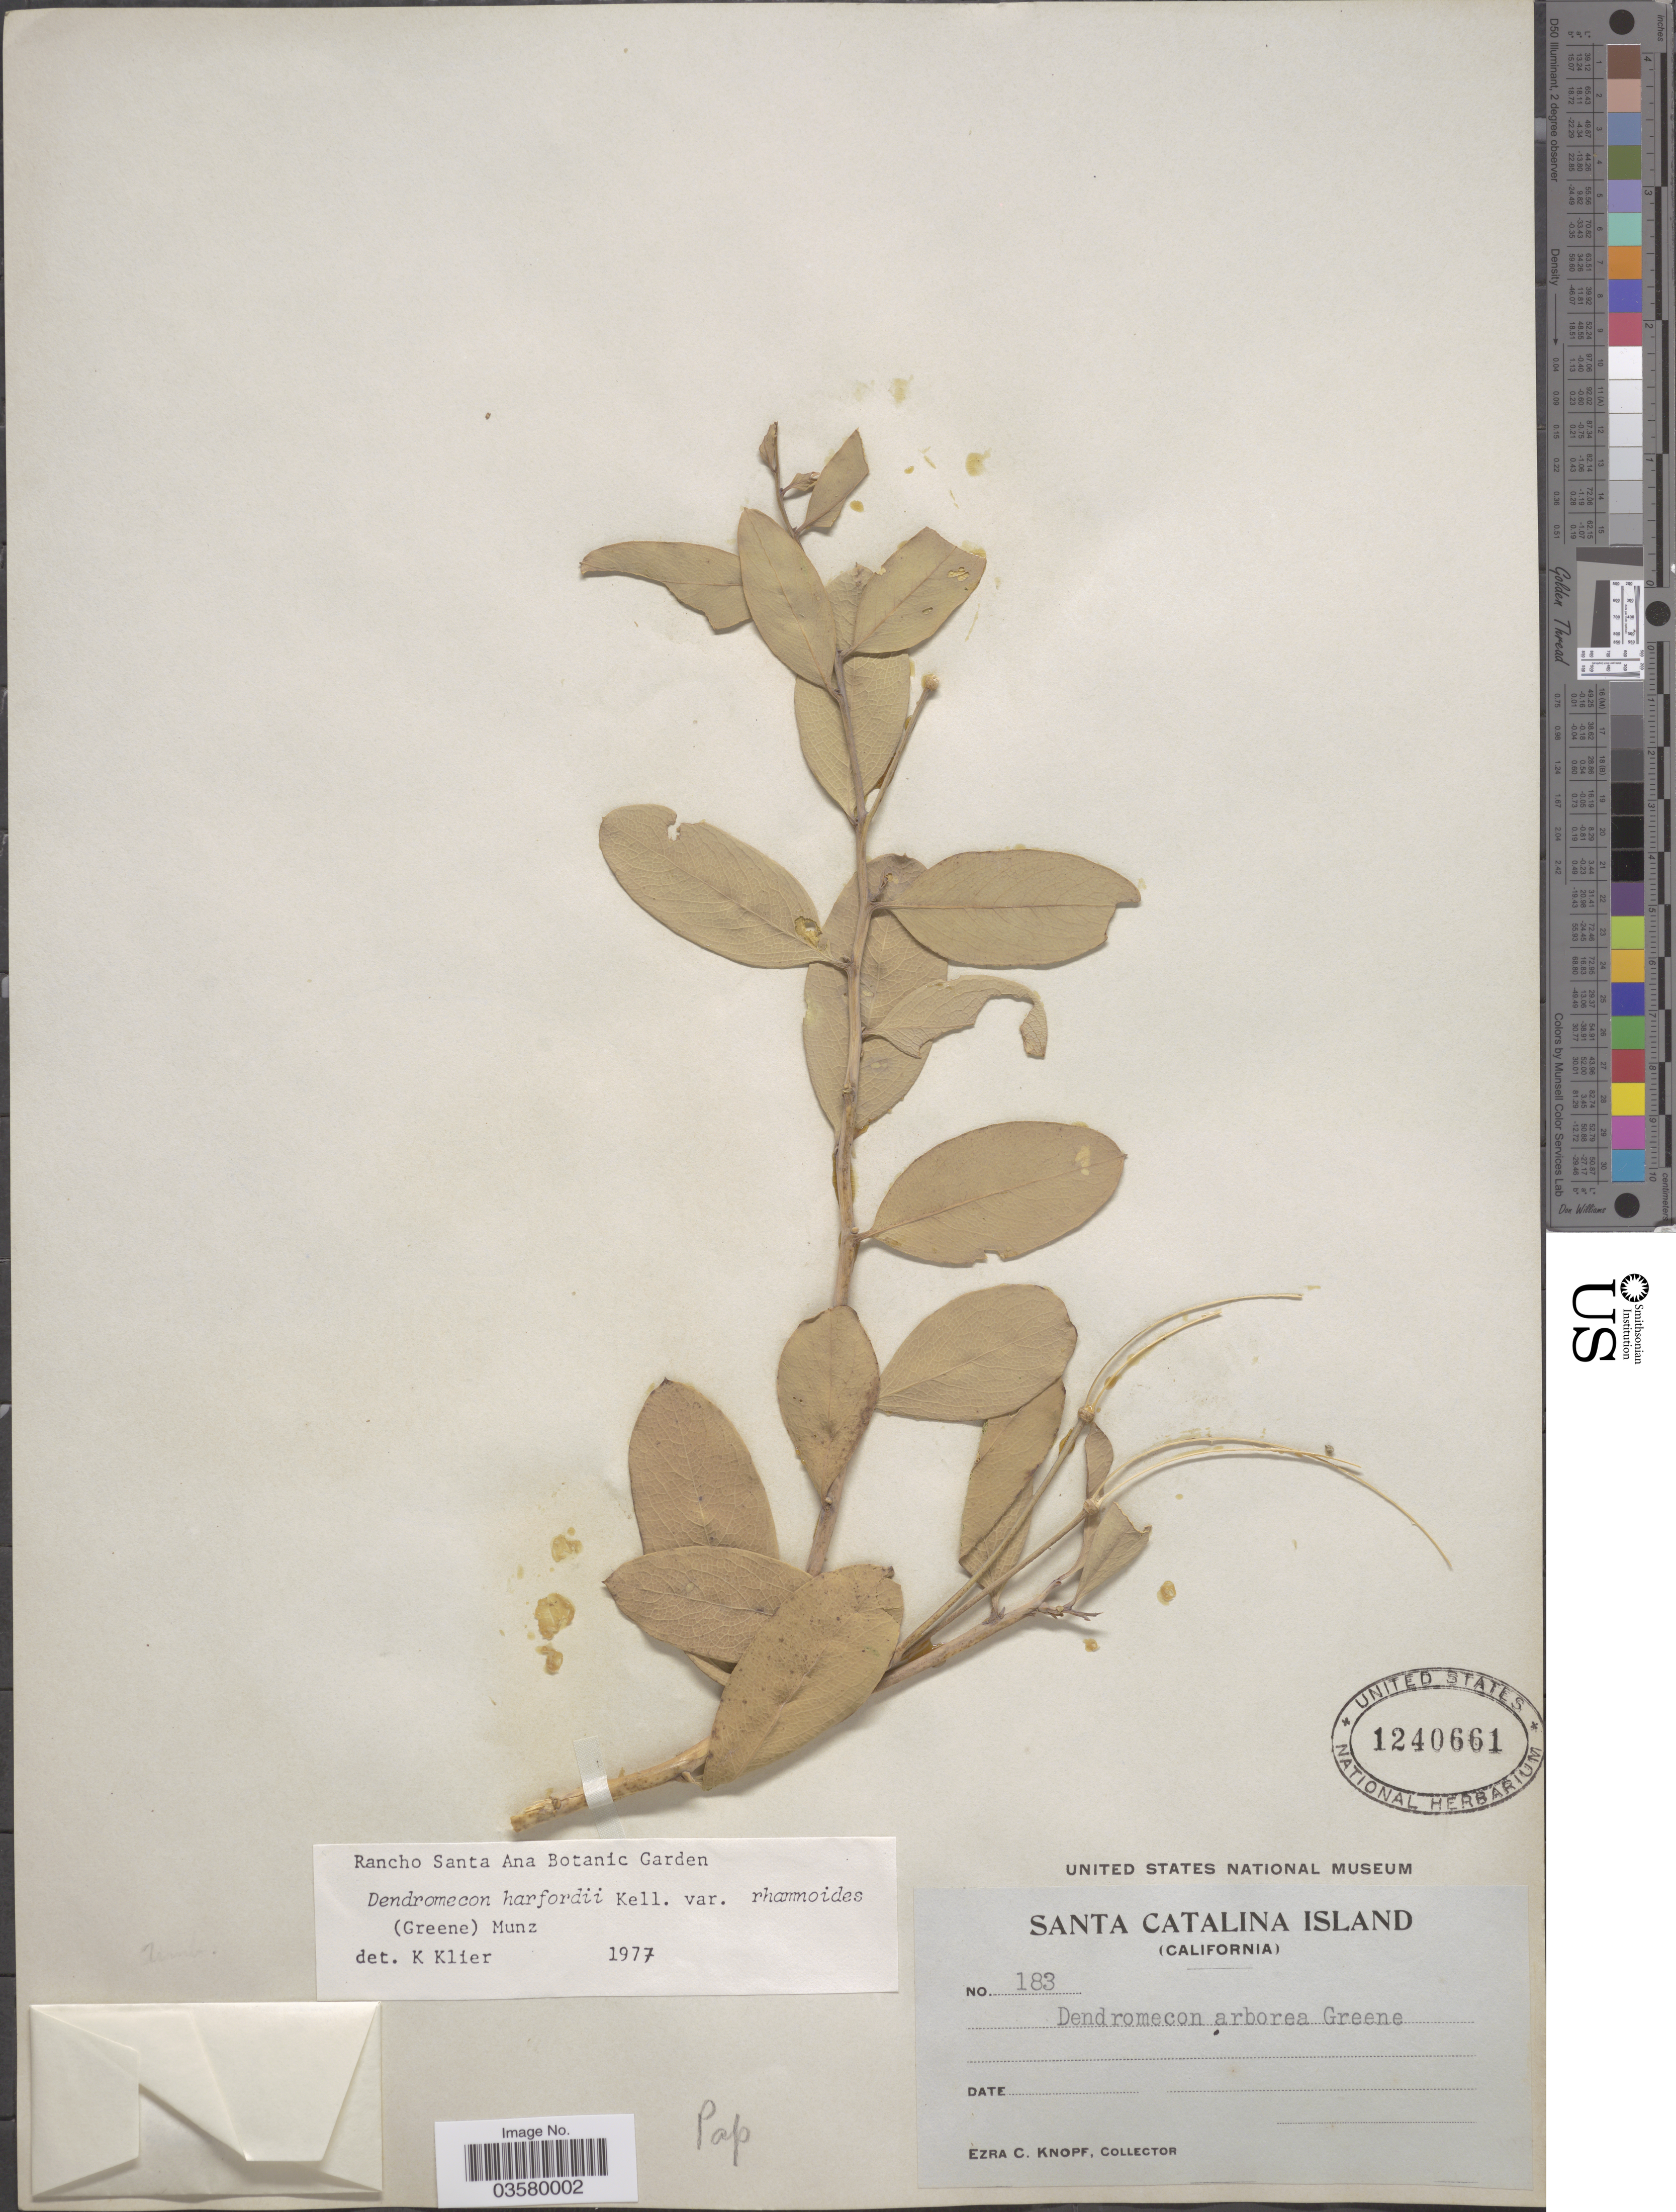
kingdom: Plantae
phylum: Tracheophyta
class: Magnoliopsida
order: Ranunculales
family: Papaveraceae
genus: Dendromecon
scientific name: Dendromecon rigida subsp. rhamnoides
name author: (Greene) Thorne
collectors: E. Knopf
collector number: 183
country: United States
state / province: California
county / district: Los Angeles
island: Santa Catalina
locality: Santa Catalina Island.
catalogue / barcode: US 1240661